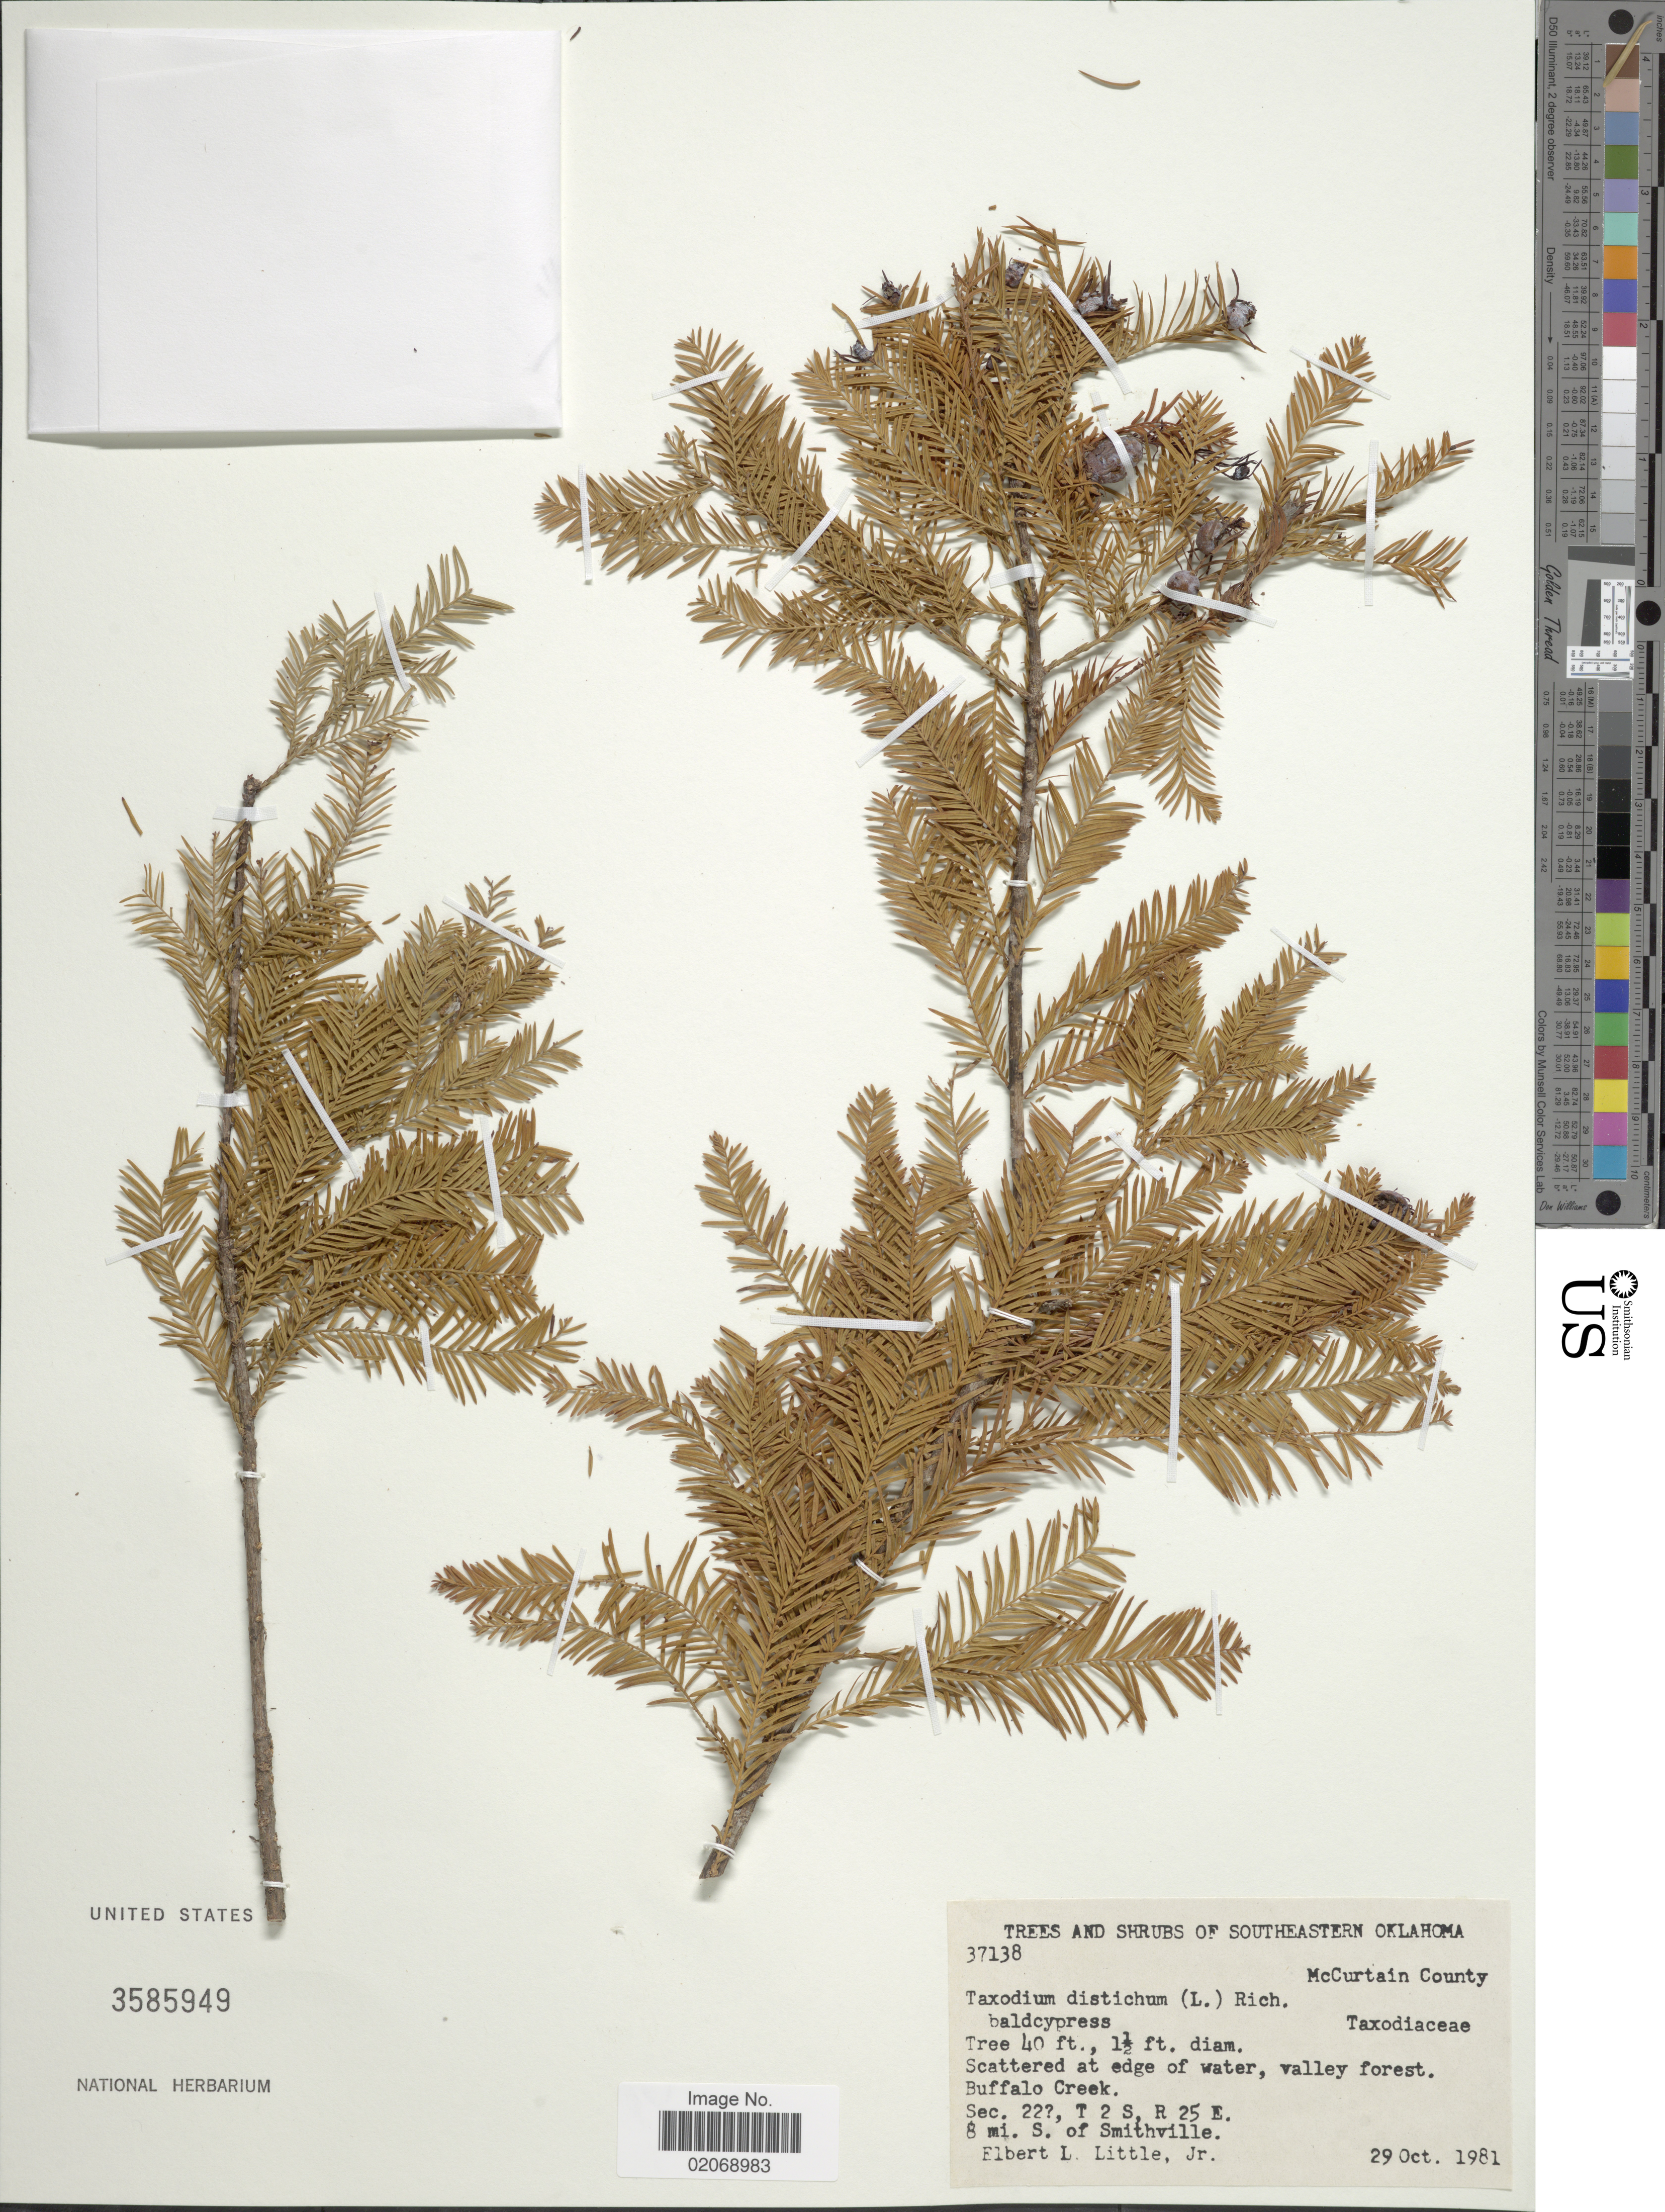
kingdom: Plantae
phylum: Tracheophyta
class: Pinopsida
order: Pinales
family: Cupressaceae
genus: Taxodium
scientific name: Taxodium distichum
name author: (L.) Rich.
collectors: E. L. Little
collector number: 37138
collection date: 1981-10-29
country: United States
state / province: Oklahoma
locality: Southeastern Oklahoma, McCurtain County, Buffalo Creek, Sec. 22 [unsure placement], T 2 S, R 25 E. 8 mi. S. of Smithville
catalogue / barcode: US 3585949